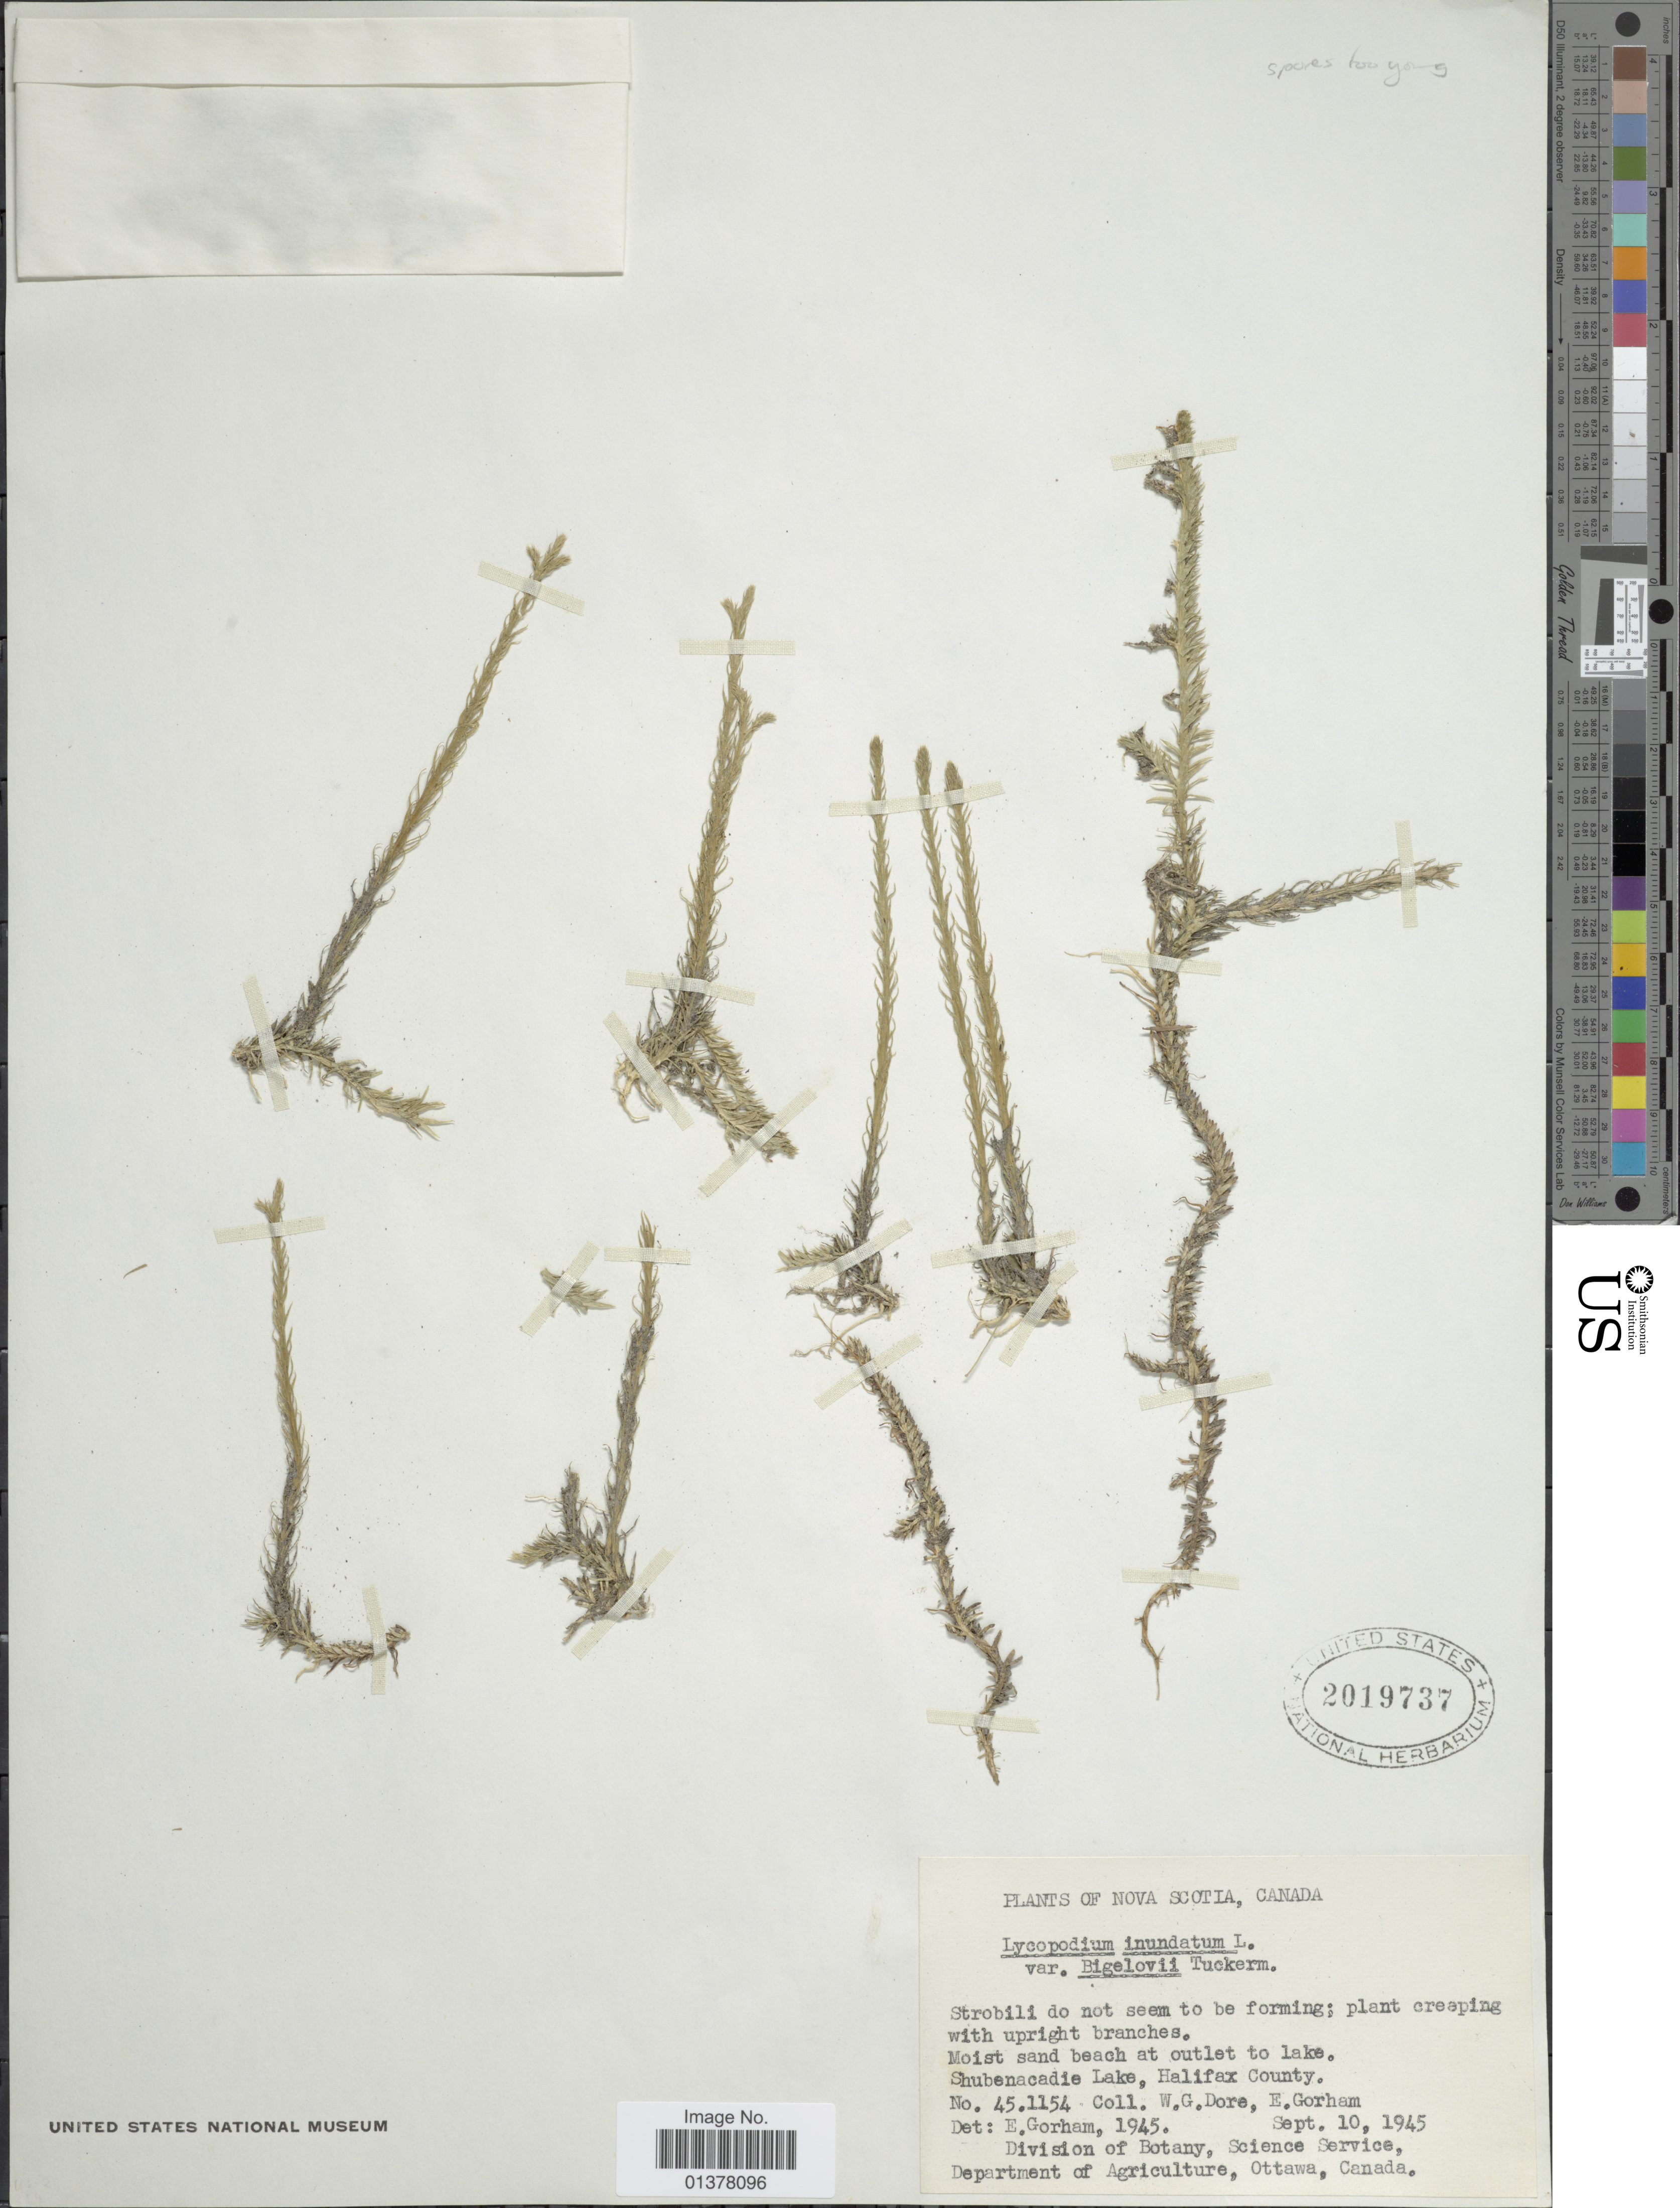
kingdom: Plantae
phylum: Tracheophyta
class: Lycopodiopsida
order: Lycopodiales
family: Lycopodiaceae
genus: Lycopodiella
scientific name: Lycopodiella appressa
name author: (Chapm.) Cranfill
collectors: W. Dore & E. Gorham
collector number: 451154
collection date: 1945-09-10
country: Canada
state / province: Nova Scotia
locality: Shubenacadie Lake, Halifax County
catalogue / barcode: US 2019737